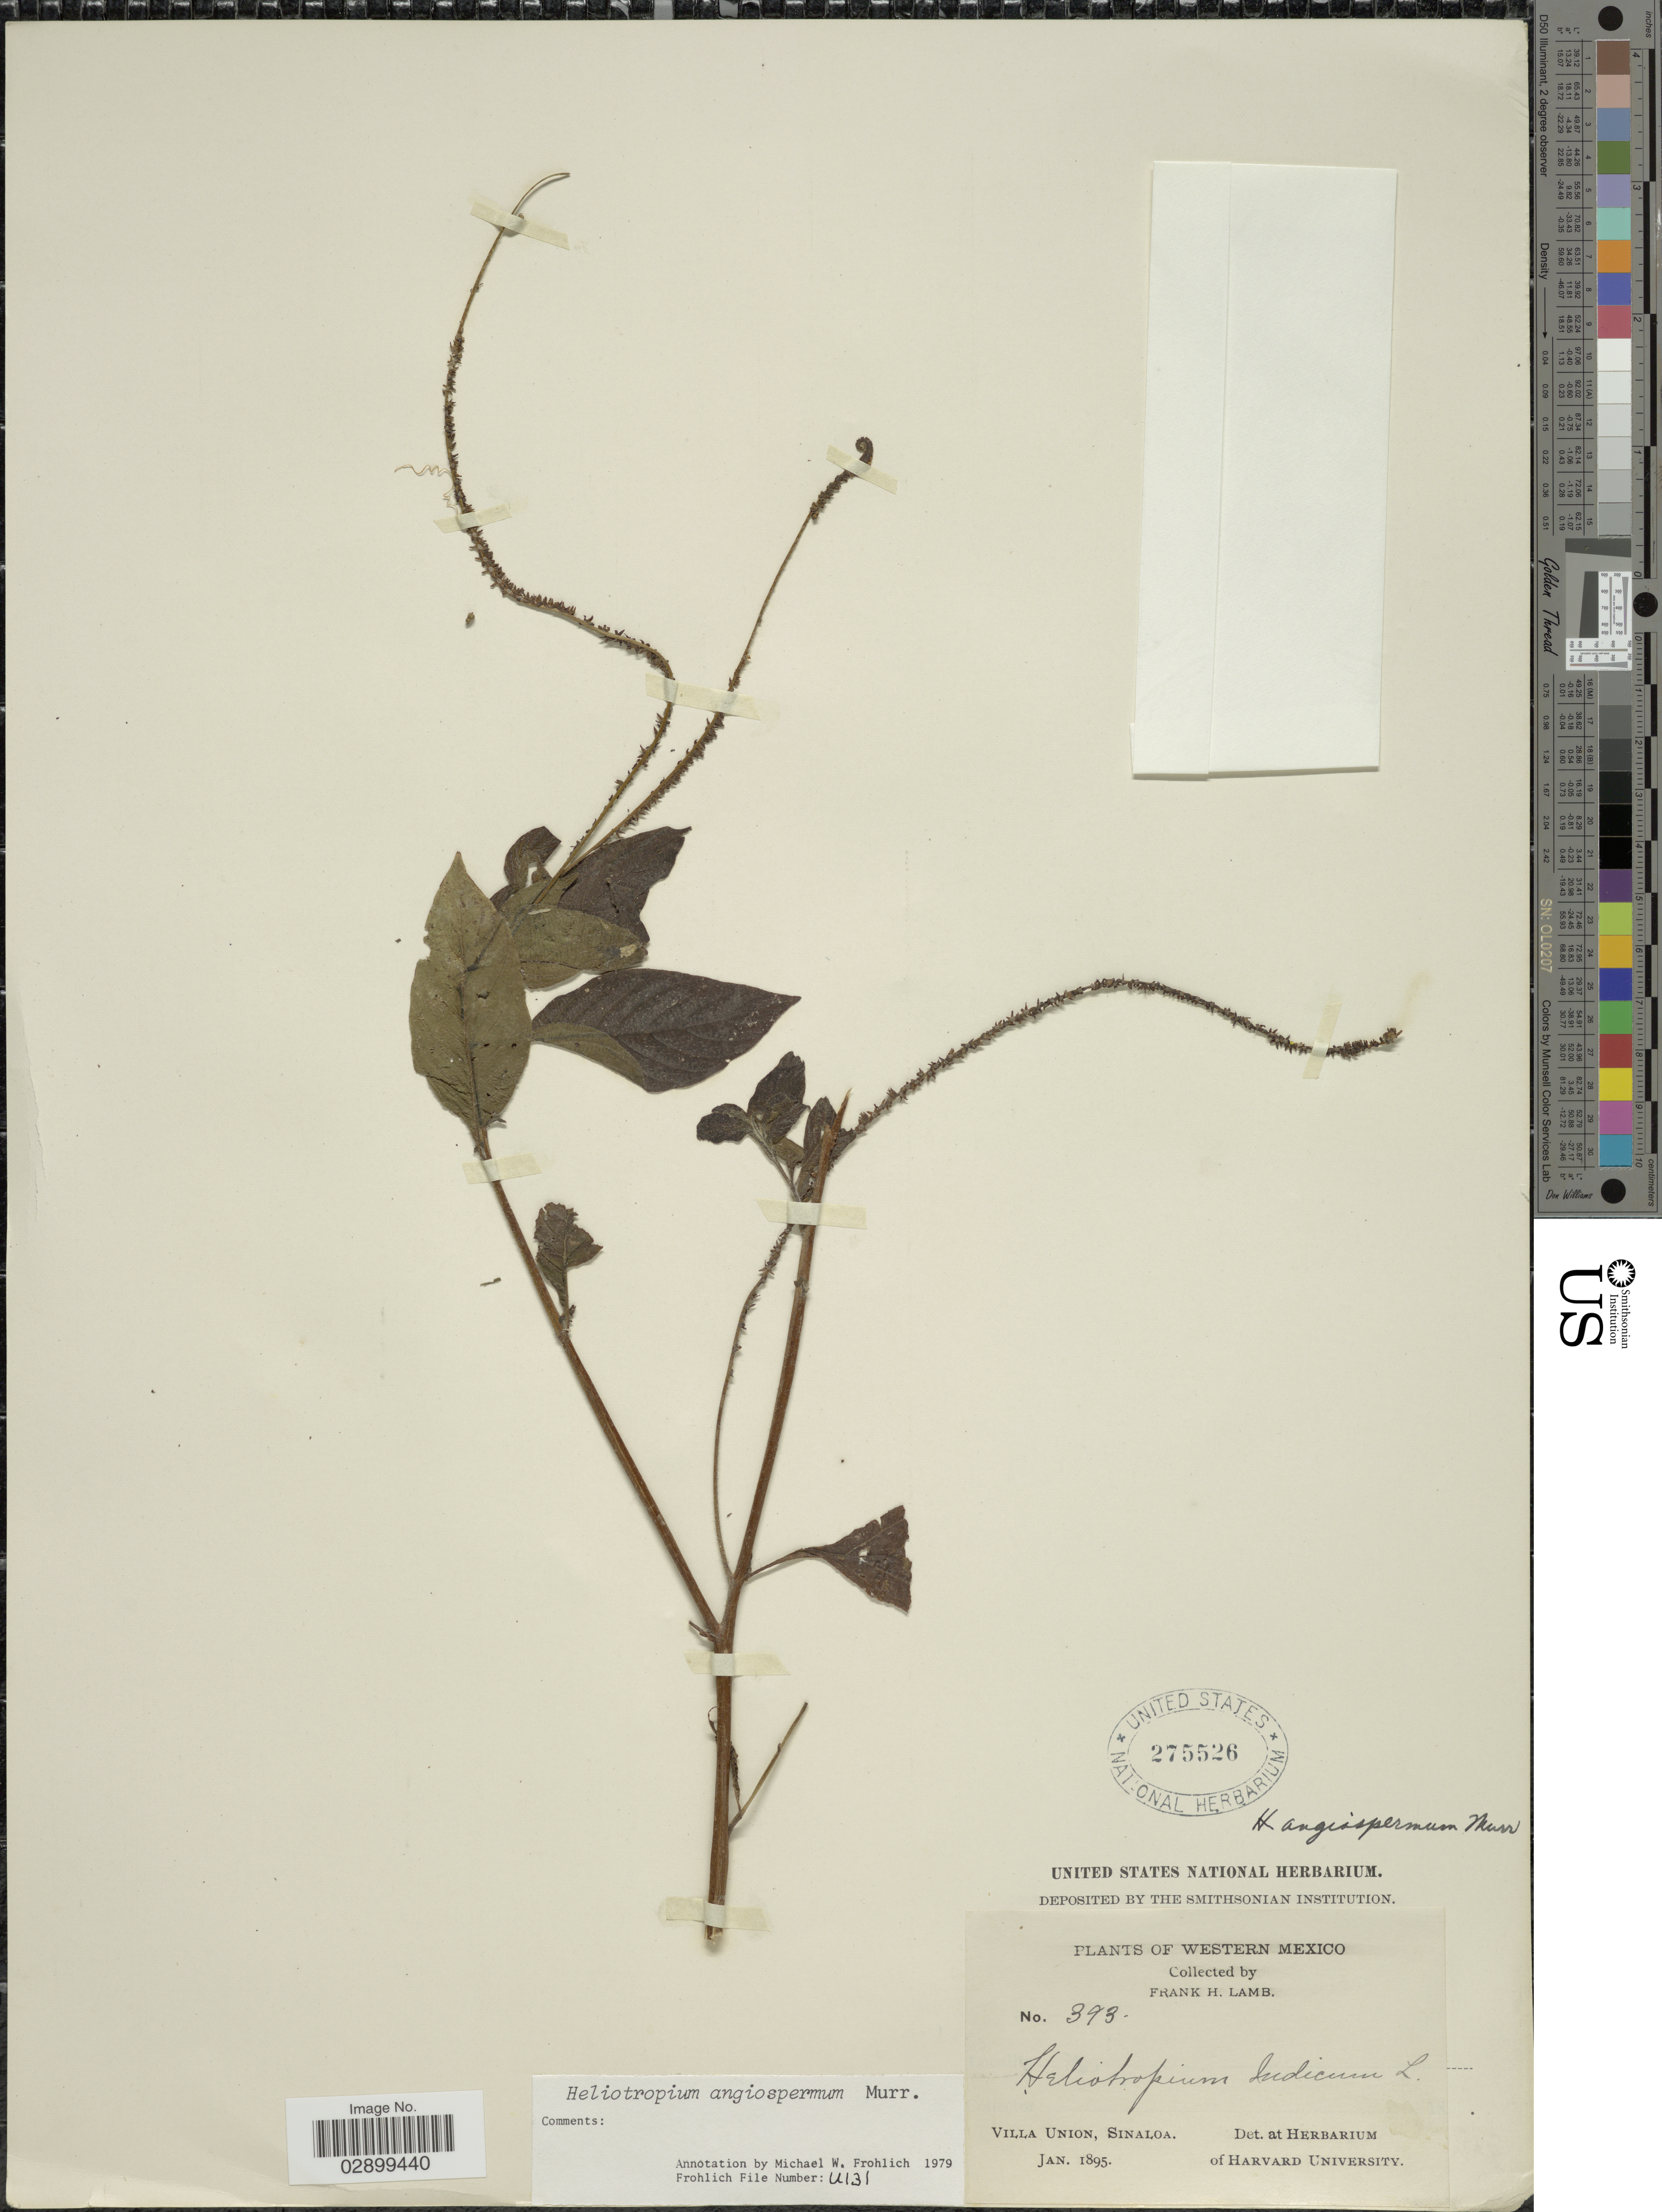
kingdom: Plantae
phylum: Tracheophyta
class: Magnoliopsida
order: Boraginales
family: Heliotropiaceae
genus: Heliotropium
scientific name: Heliotropium angiospermum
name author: Murray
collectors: F. H. Lamb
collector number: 393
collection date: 1895-01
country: Mexico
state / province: Sinaloa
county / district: Mazatlán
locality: Villa Unión.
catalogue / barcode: US 275526